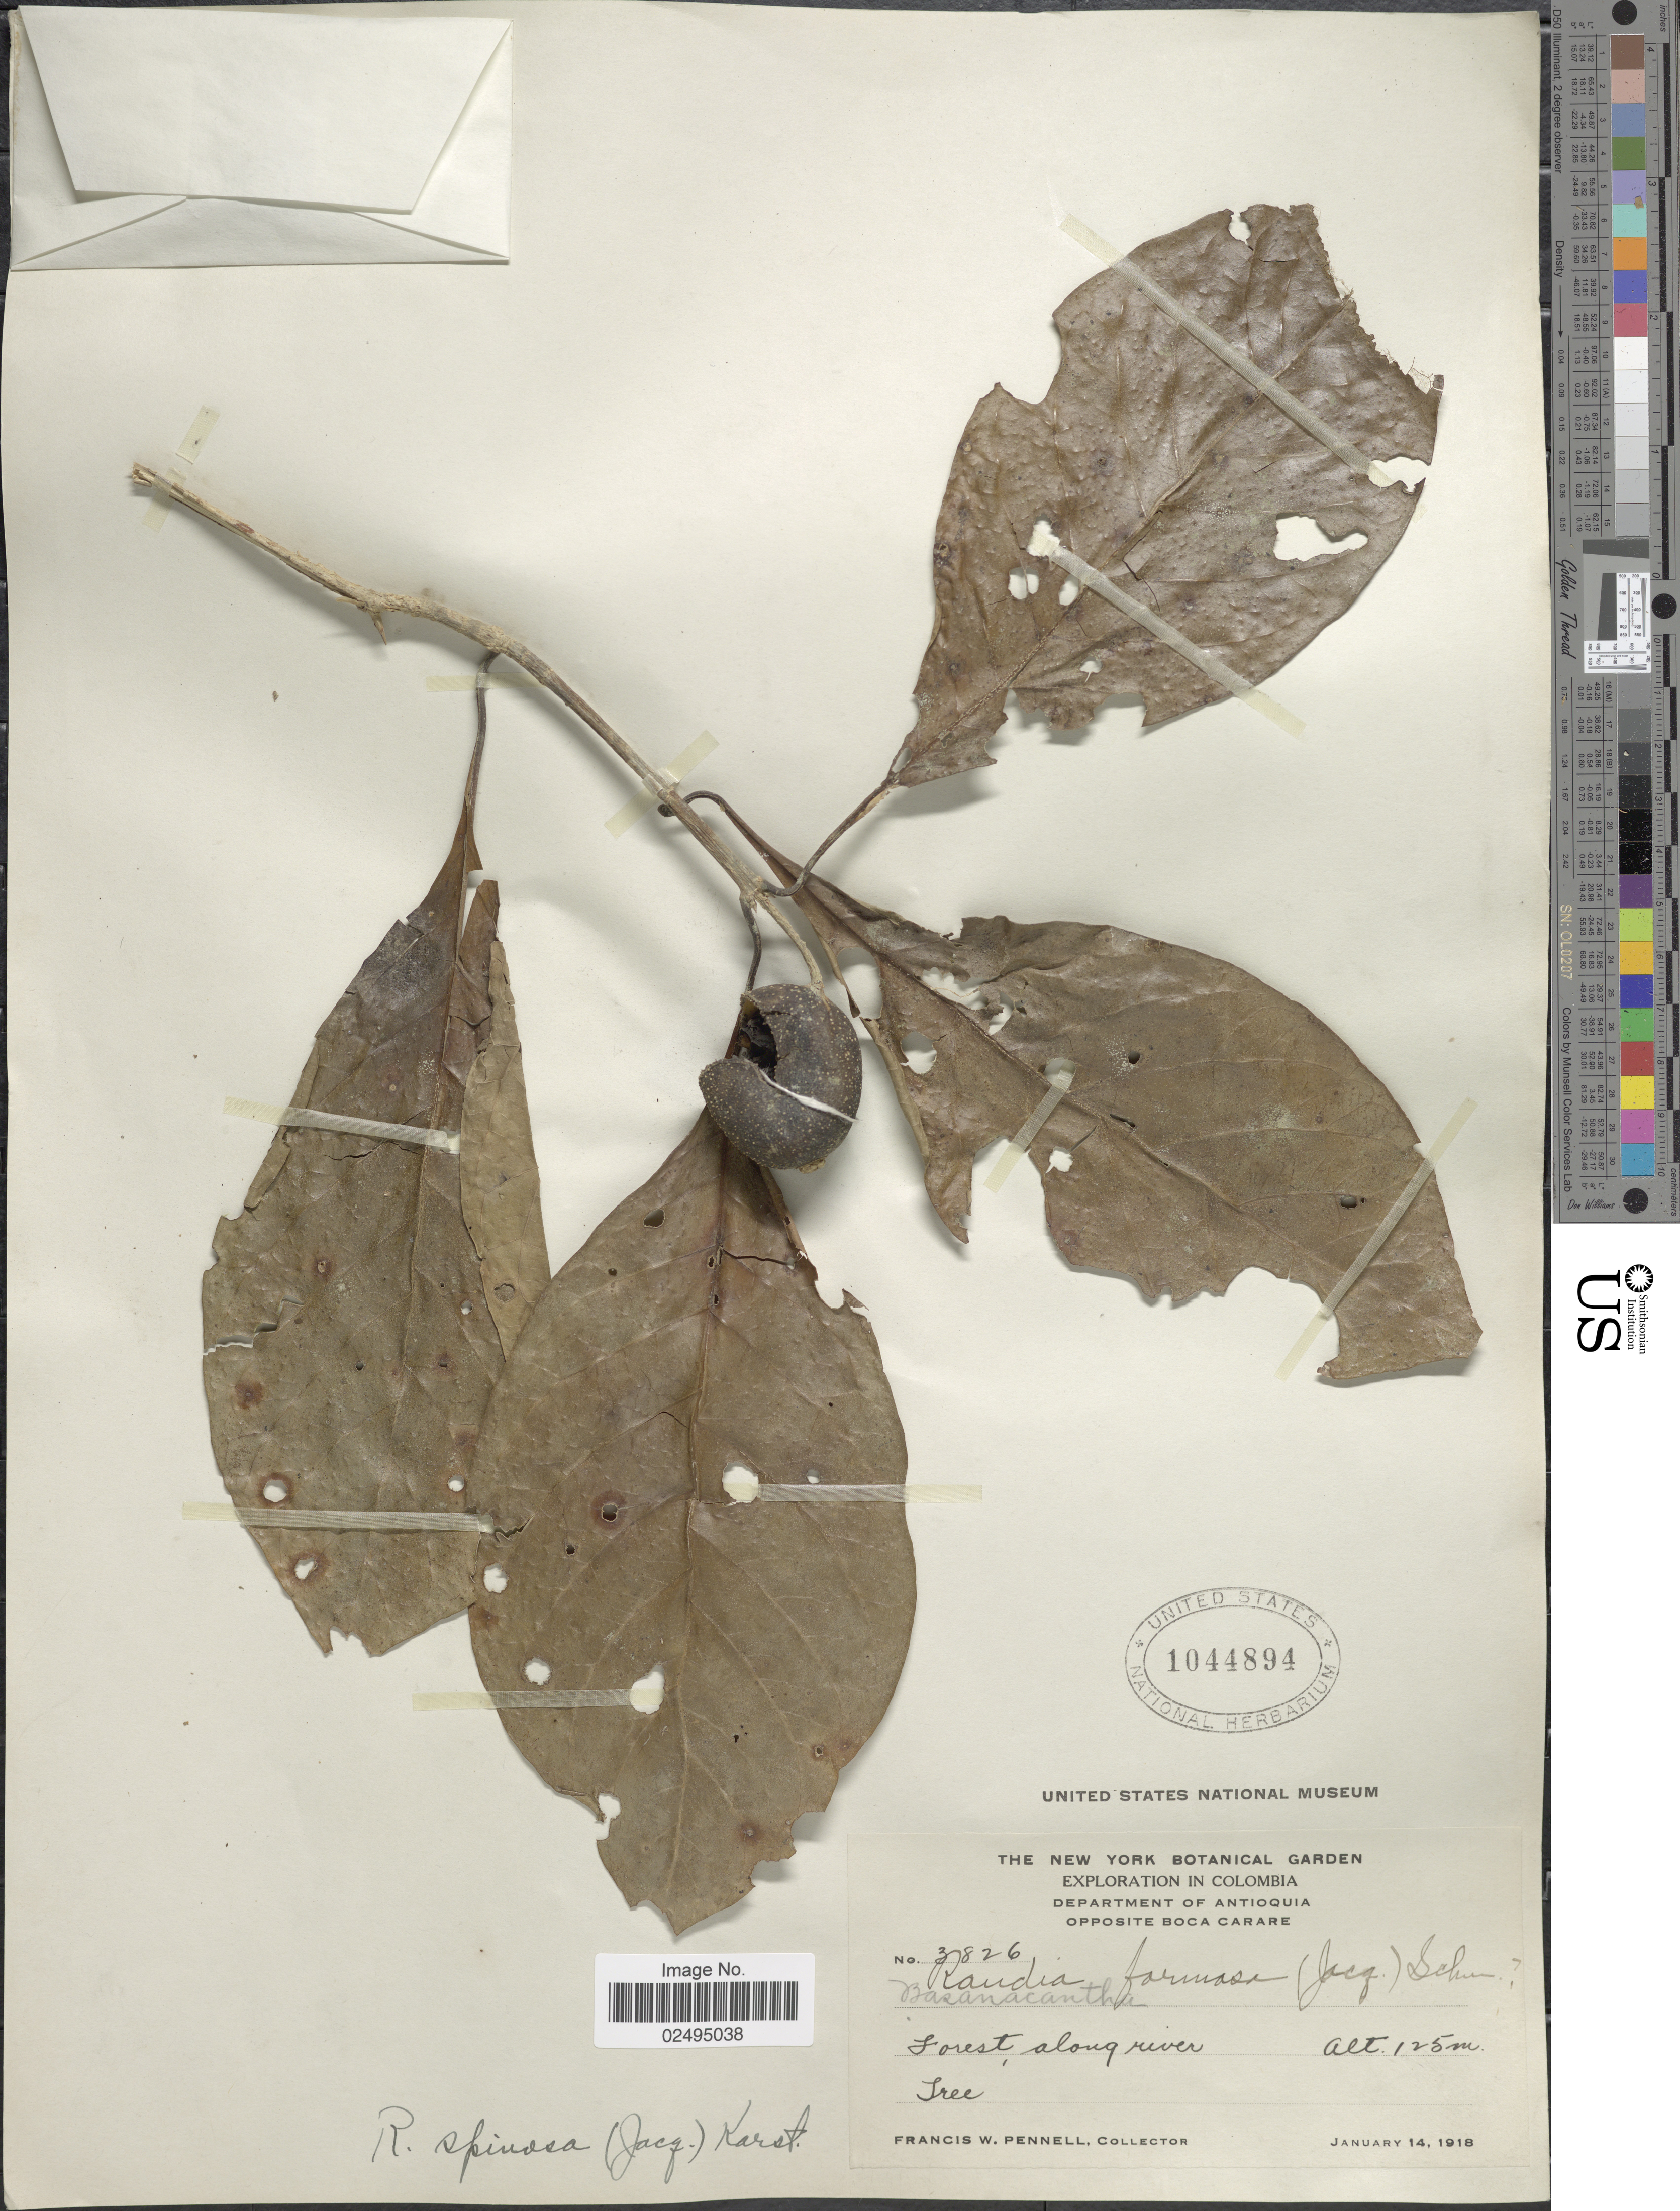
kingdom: Plantae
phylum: Tracheophyta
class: Magnoliopsida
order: Gentianales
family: Rubiaceae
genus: Randia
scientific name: Randia armata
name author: (Sw.) DC.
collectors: F. W. Pennell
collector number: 3826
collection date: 1918-01-14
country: Colombia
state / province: Antioquia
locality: Opposite Boca Carare,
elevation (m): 125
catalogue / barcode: US 1044894